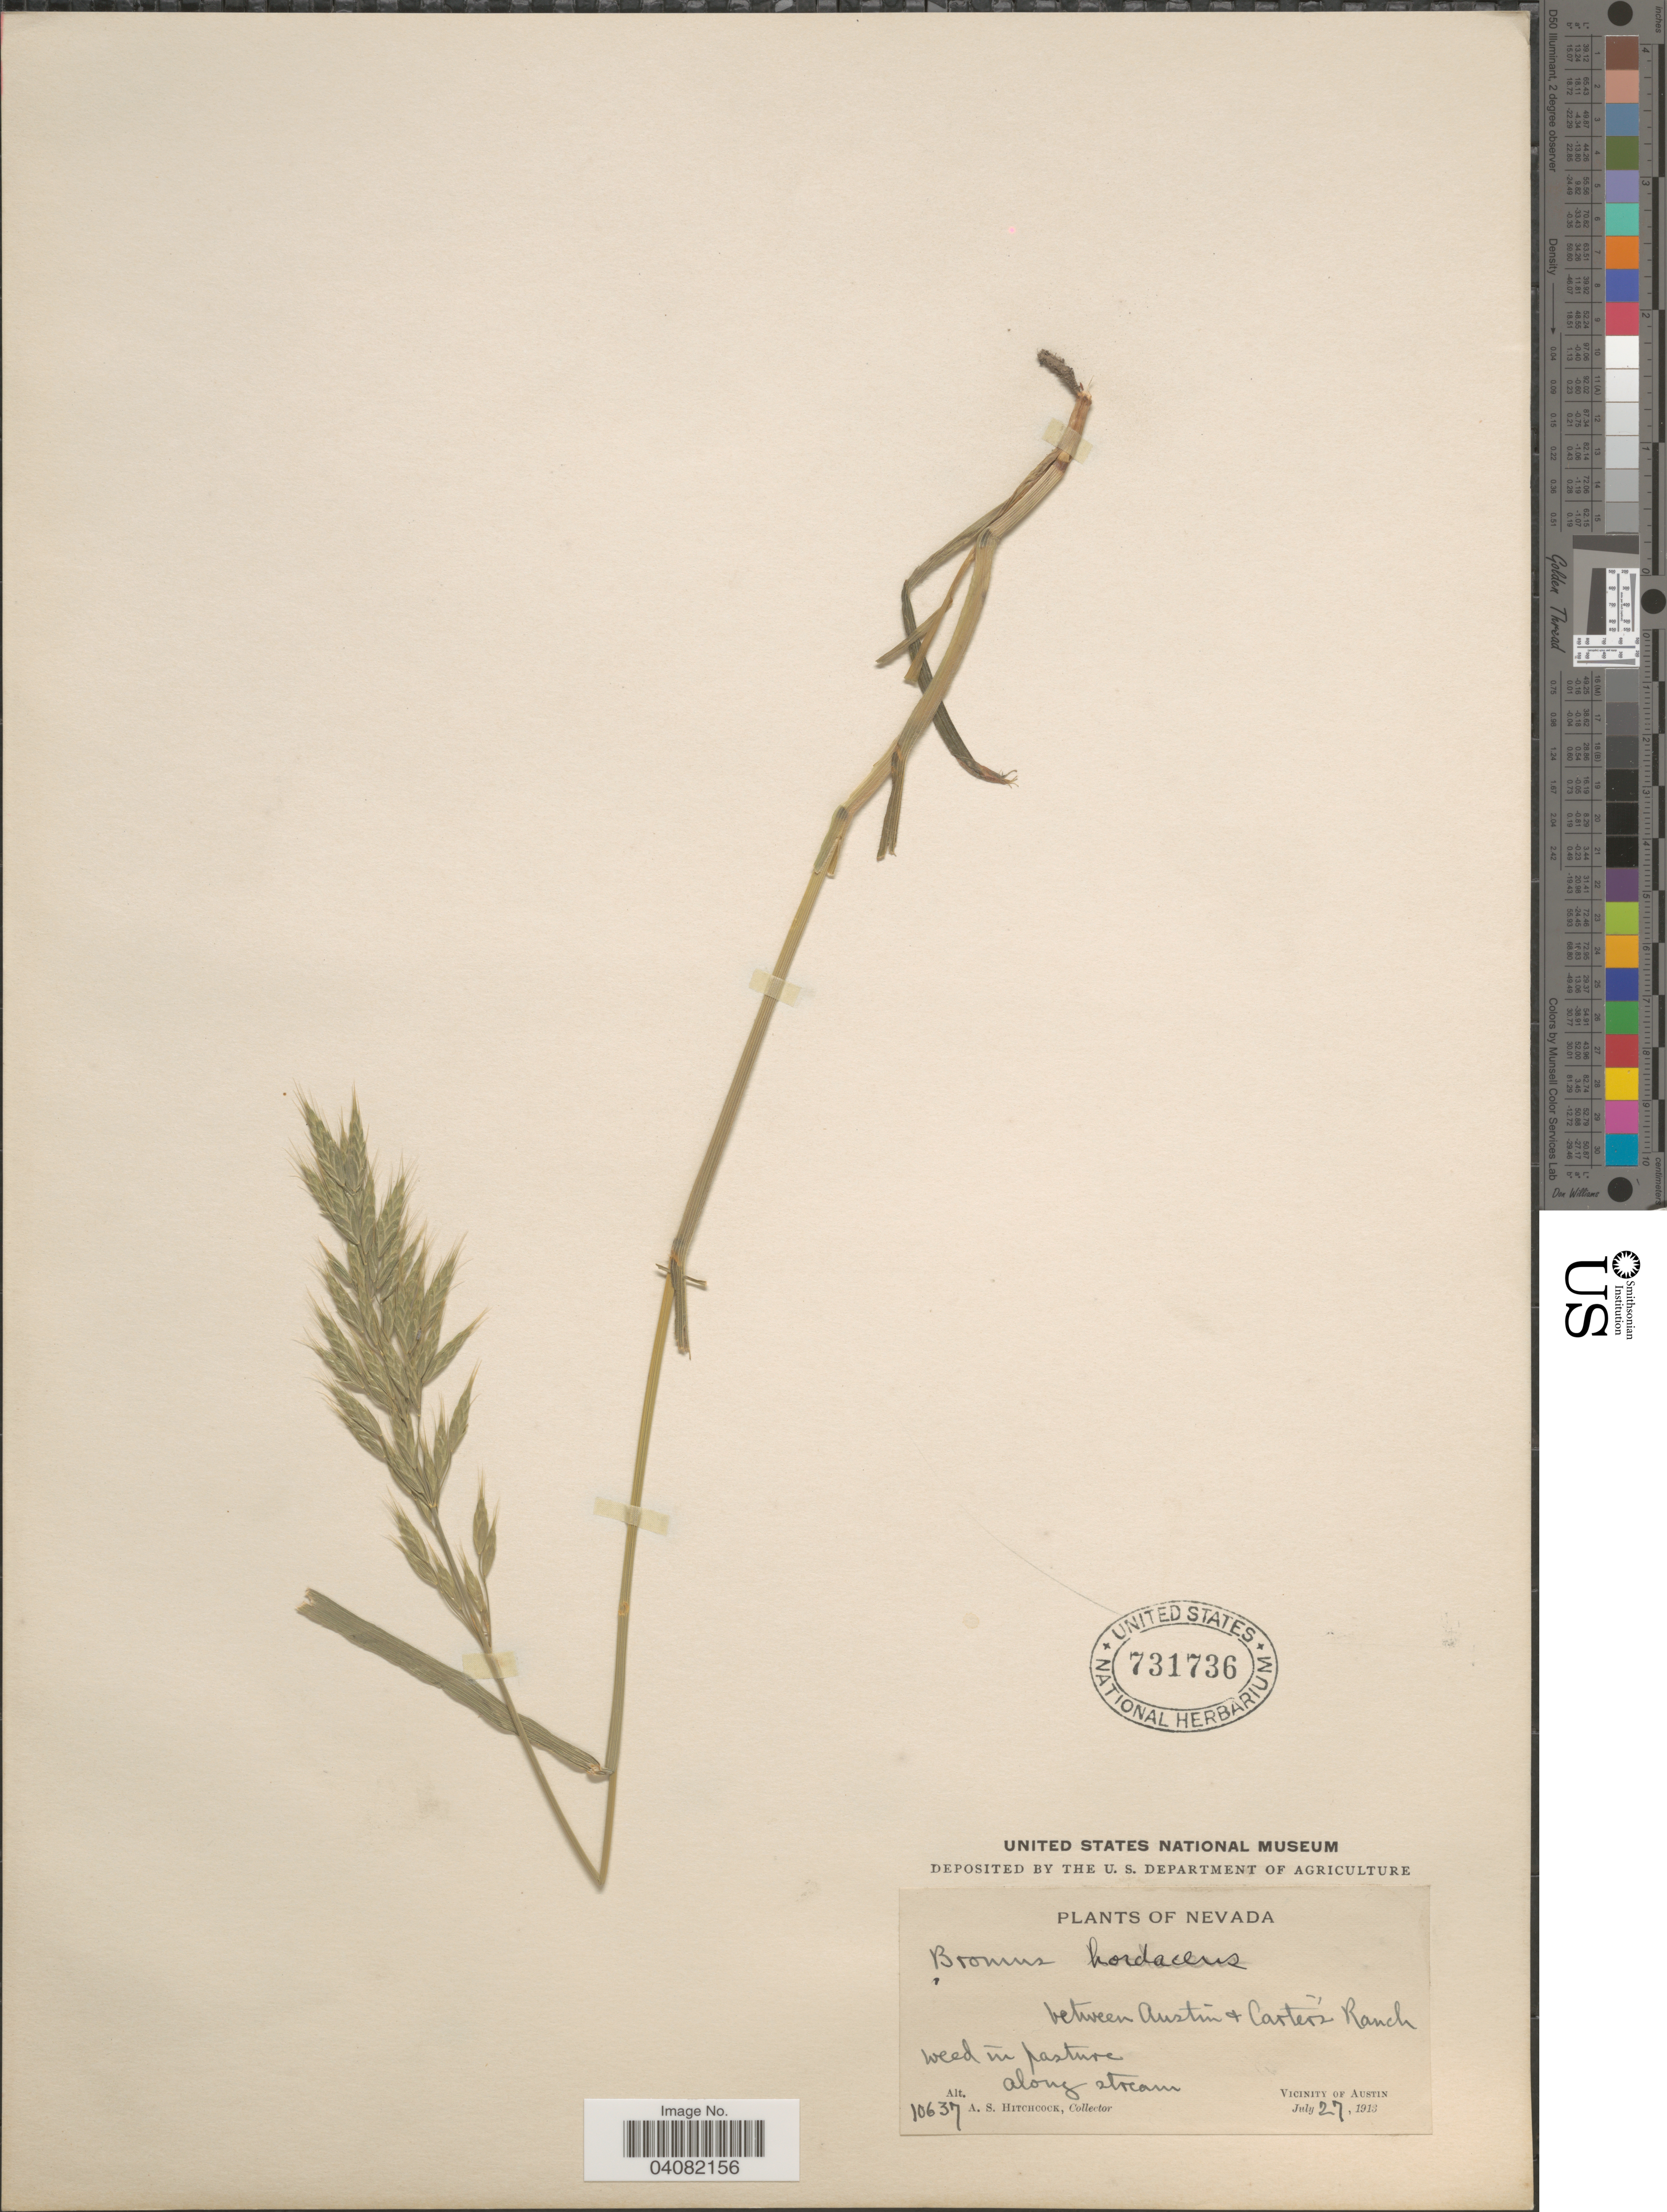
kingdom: Plantae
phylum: Tracheophyta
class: Liliopsida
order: Poales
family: Poaceae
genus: Bromus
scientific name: Bromus hordeaceus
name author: L.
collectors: A. S. Hitchcock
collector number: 10637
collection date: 1913-07-27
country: United States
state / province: Nevada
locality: Between Austin & Carter's Ranch. Along stream. Vicinity of Austin.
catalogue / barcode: US 731736